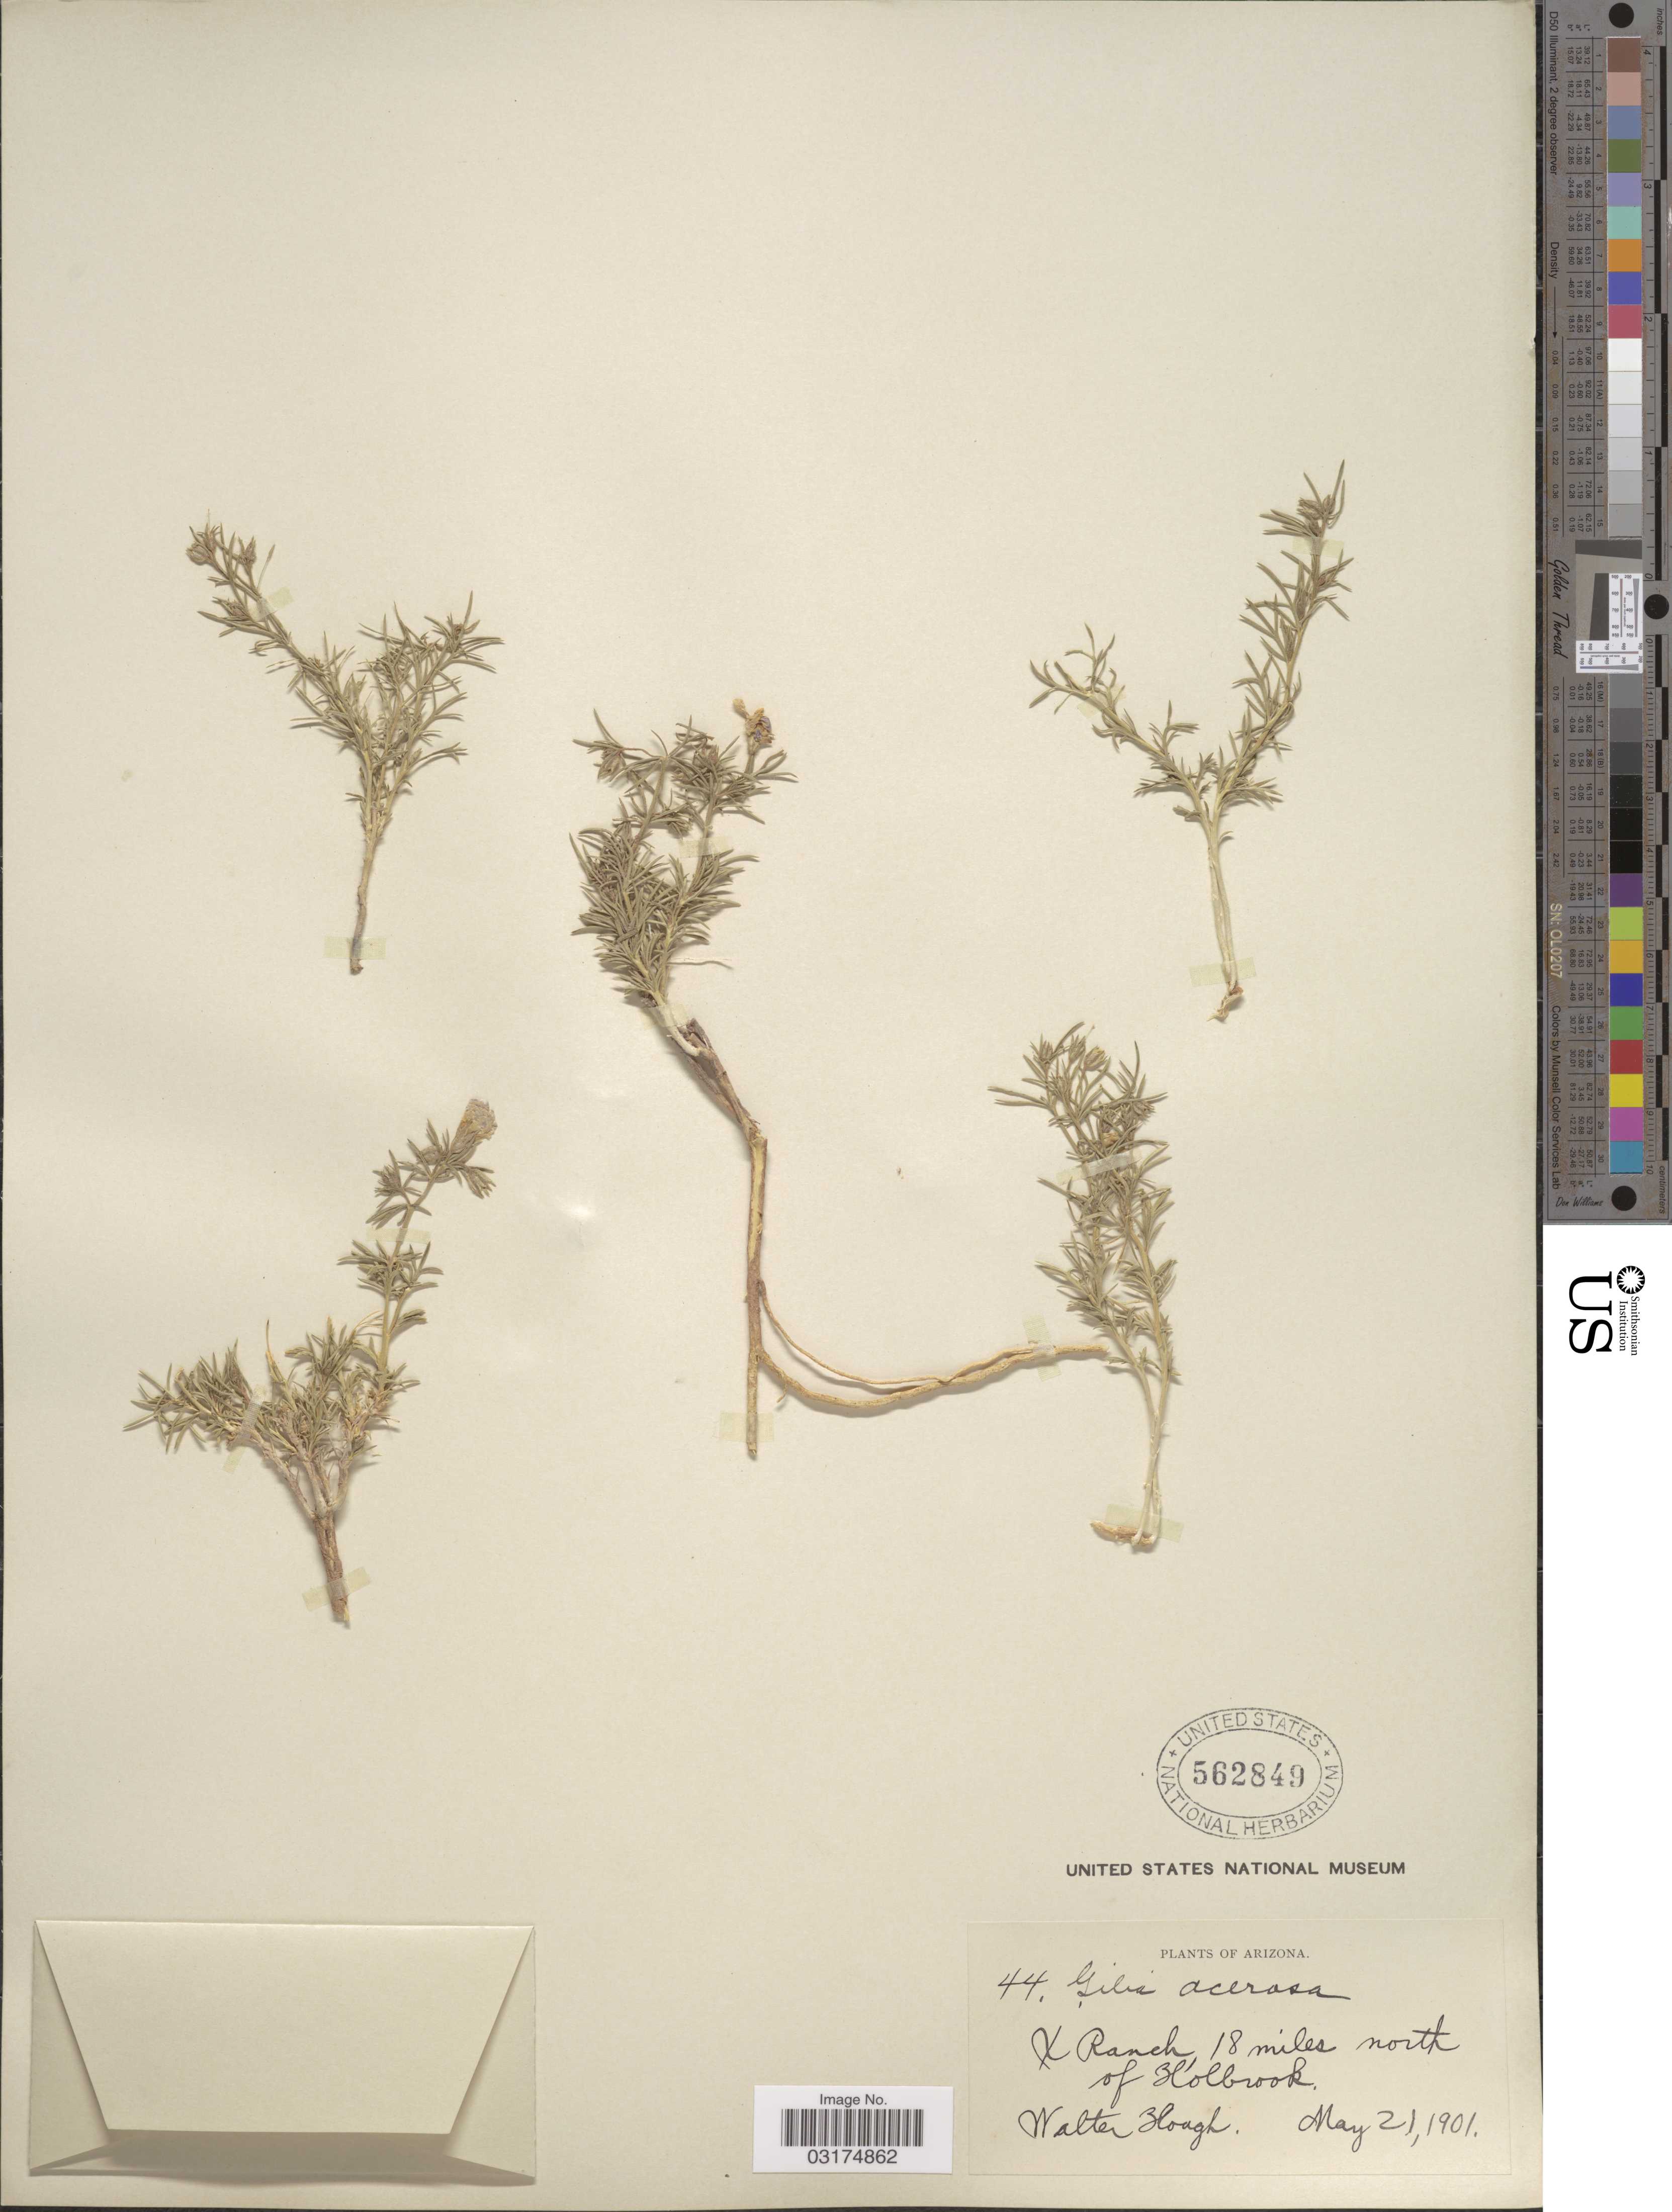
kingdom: Plantae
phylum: Tracheophyta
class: Magnoliopsida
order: Ericales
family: Polemoniaceae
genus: Giliastrum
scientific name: Giliastrum acerosum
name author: (A. Gray) Rydb.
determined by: Strong, Mark T., (BOT), Smithsonian Institution - National Museum of Natural History (UNITED STATES)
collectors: W. Hough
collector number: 44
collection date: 1901-05-21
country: United States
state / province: Arizona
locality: X ranch, 18 miles north of Holbrook.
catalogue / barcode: US 562849